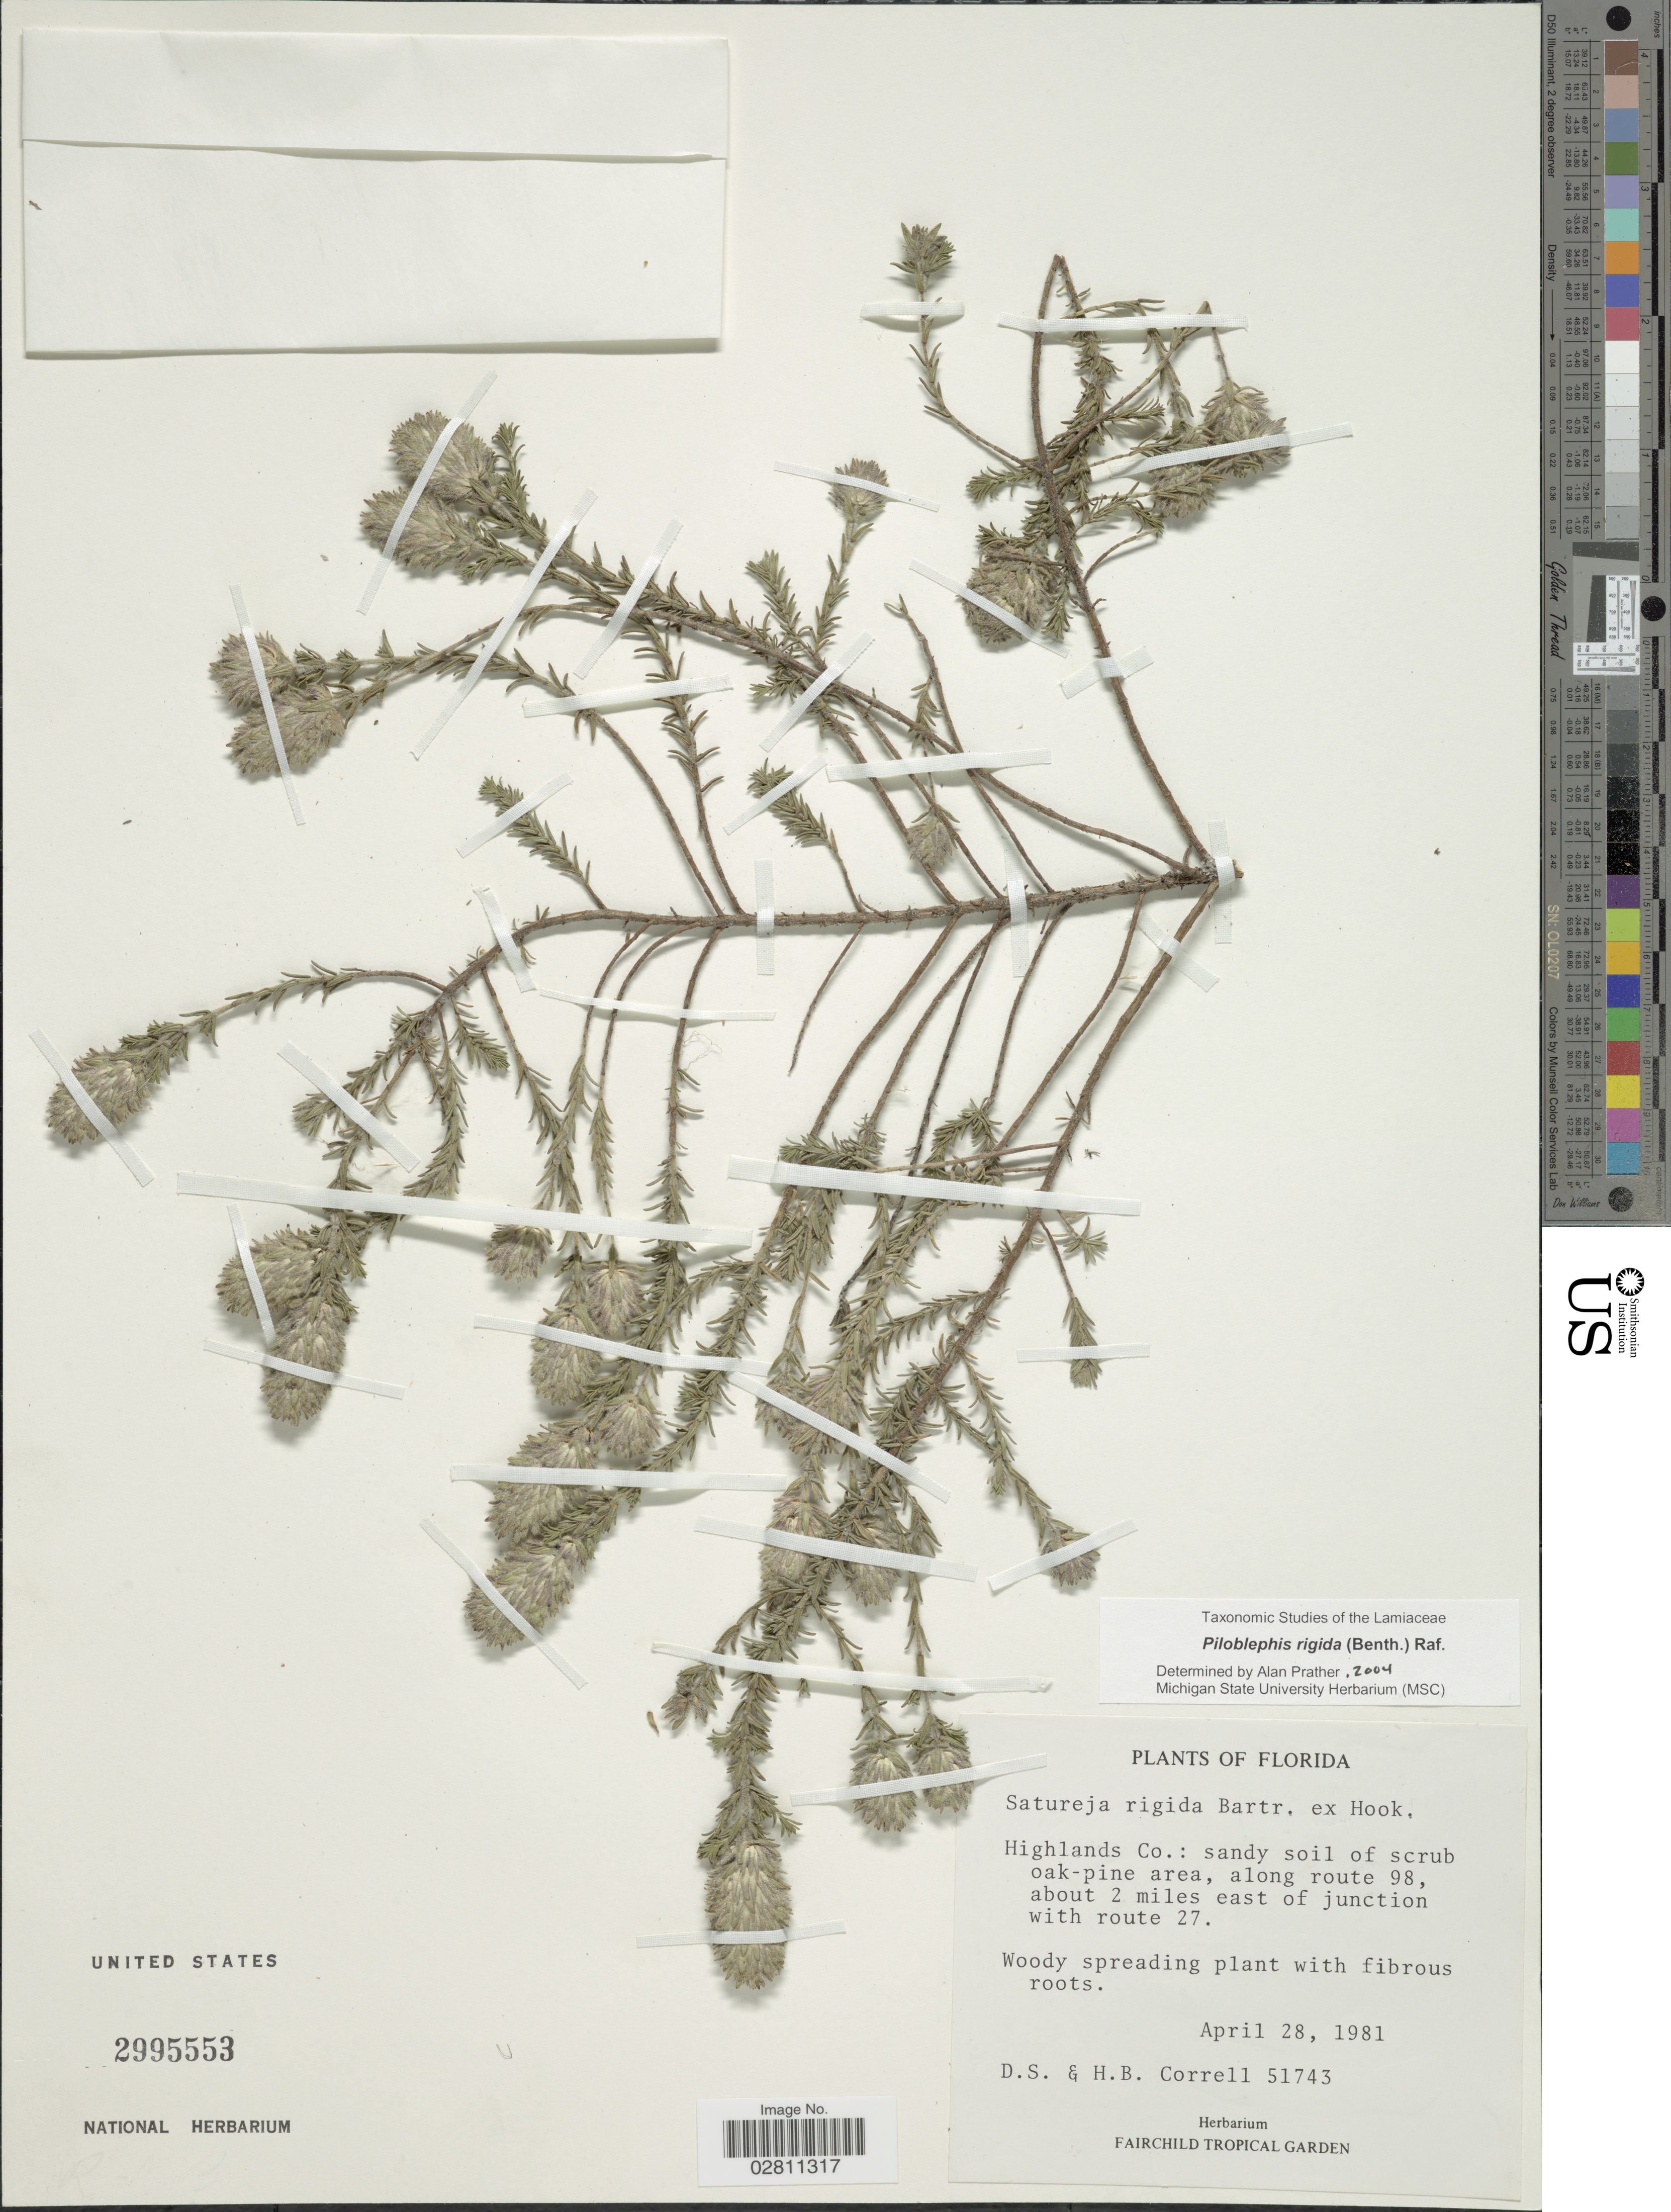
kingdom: Plantae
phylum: Tracheophyta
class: Magnoliopsida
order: Lamiales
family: Lamiaceae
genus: Piloblephis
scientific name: Piloblephis rigida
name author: (Bartram ex Benth.) Raf.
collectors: D. S. Correll & H. Correll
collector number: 51743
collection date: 1981-04-28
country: United States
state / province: Florida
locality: Highlands Co.: sandy soil of scrub oak-pine area, along route 98, about 2 miles east of junction with route 27.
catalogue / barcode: US 2995553